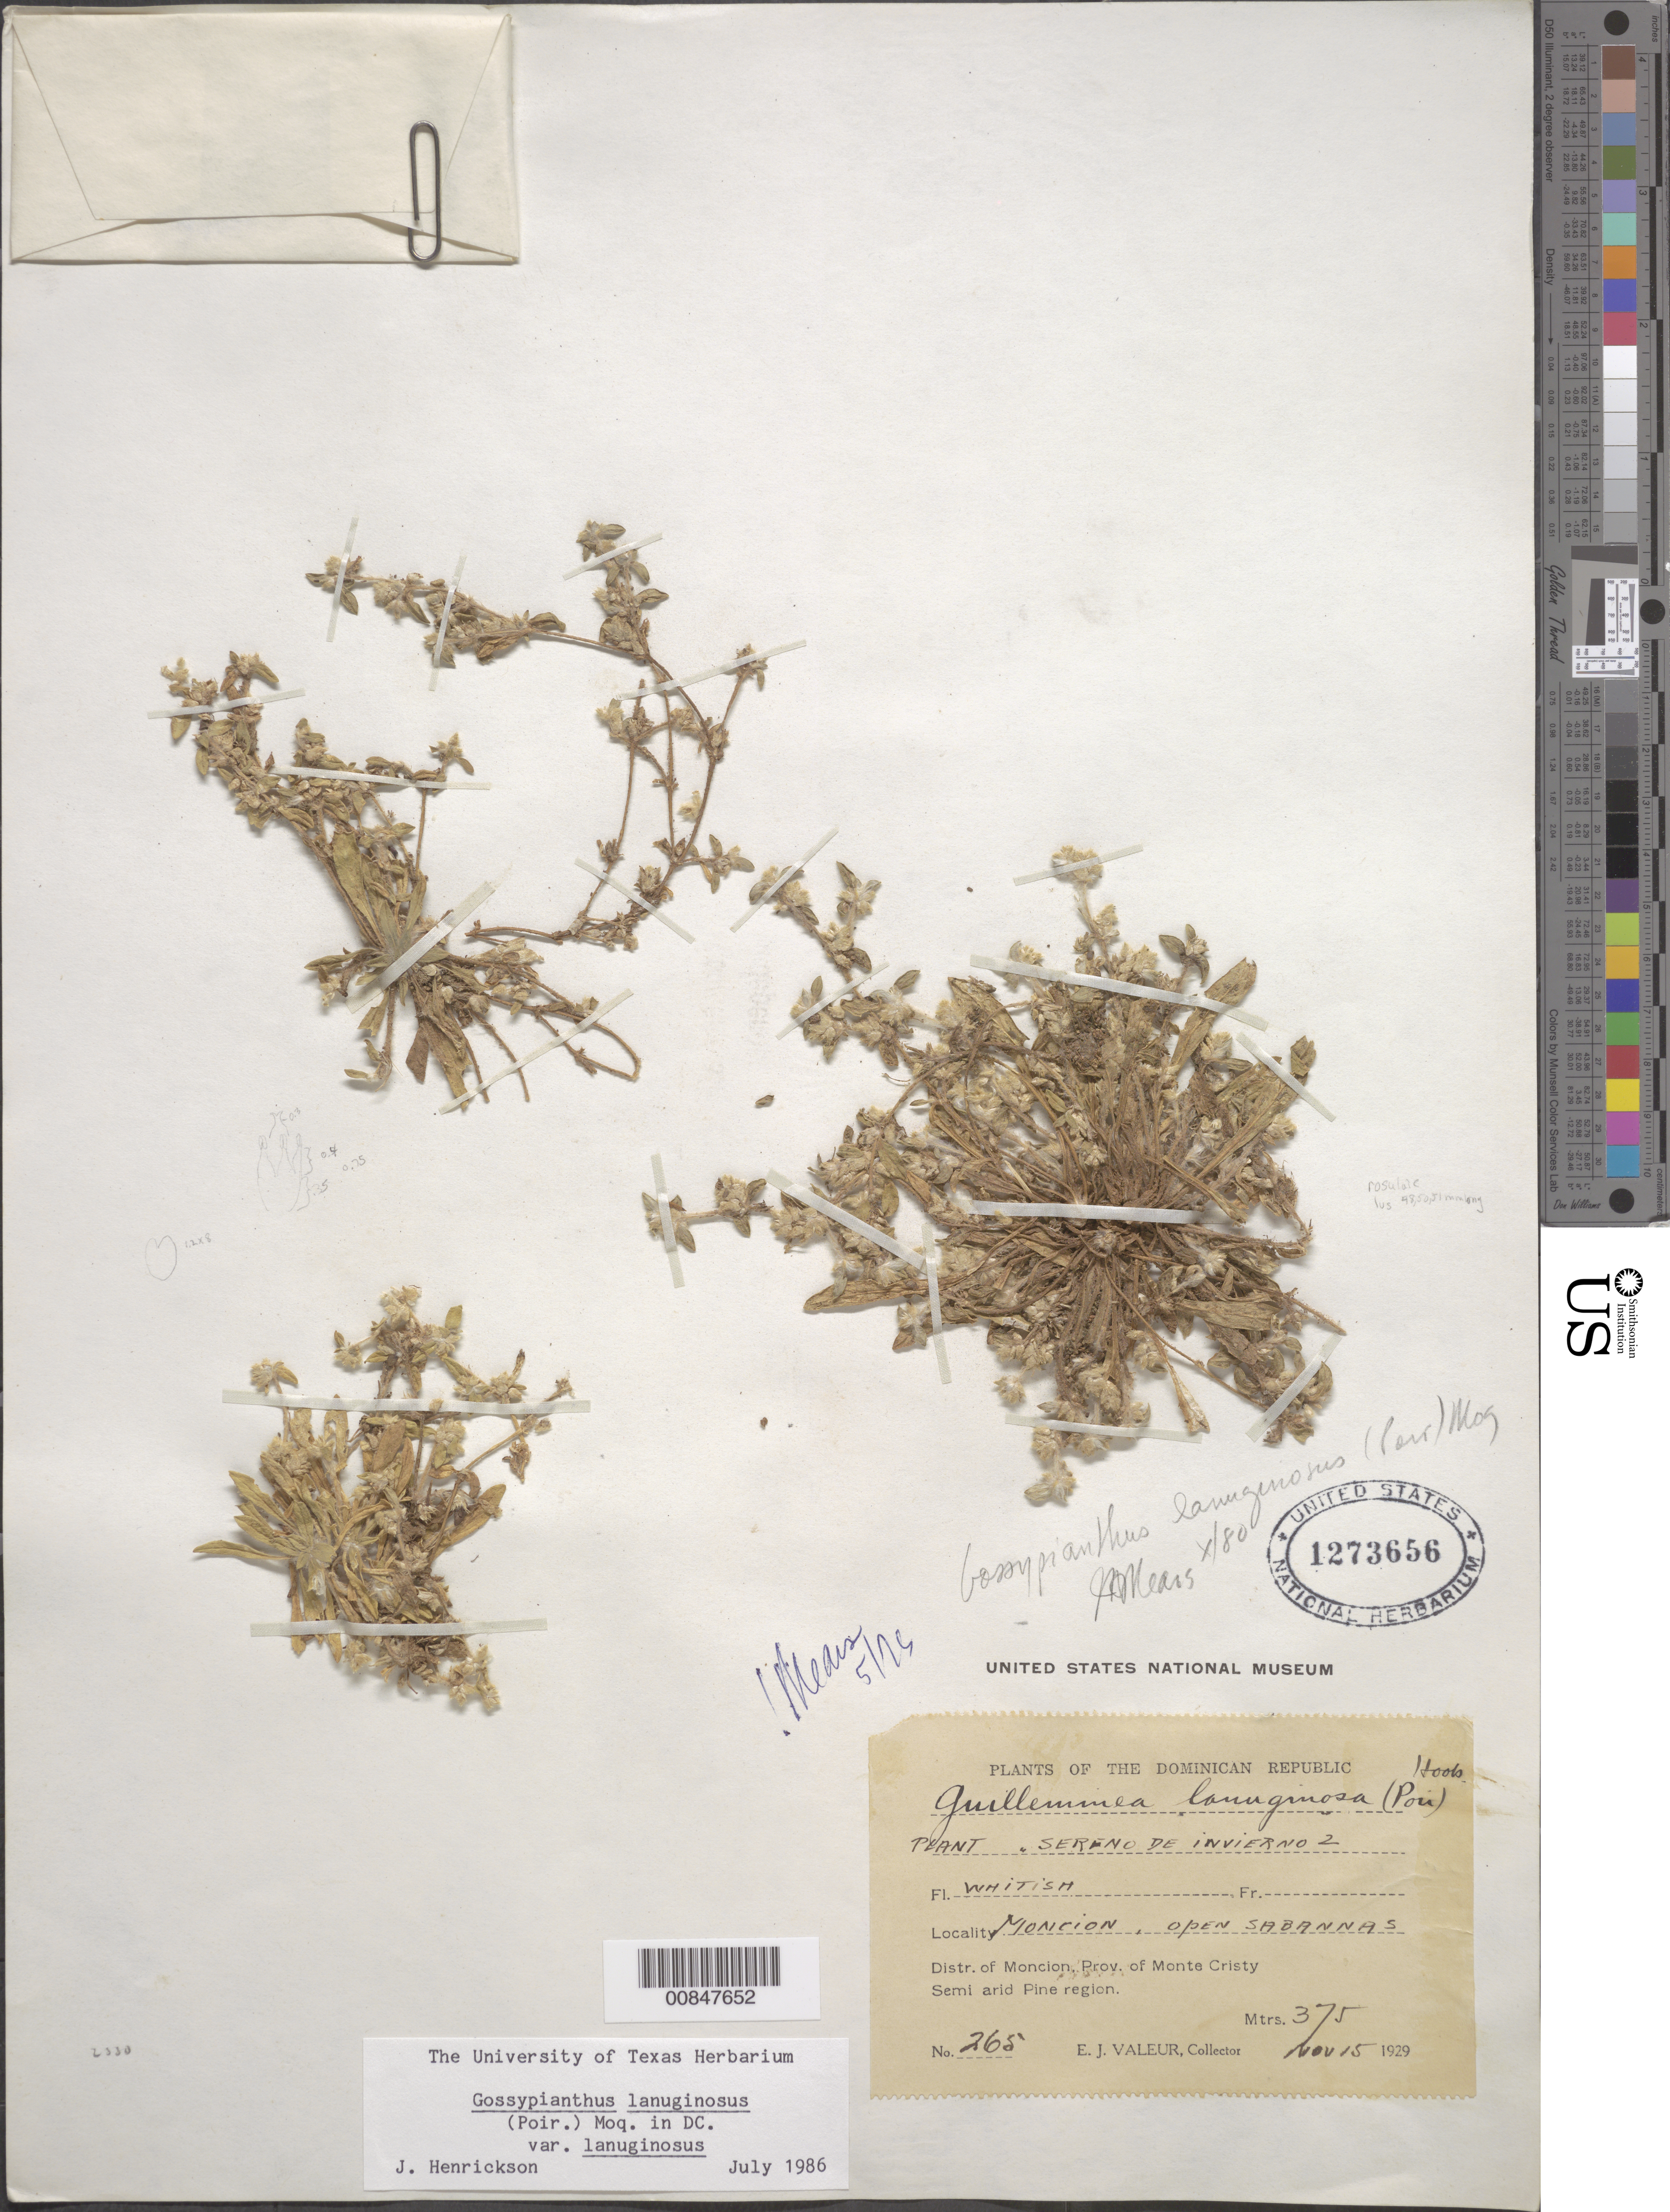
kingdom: Plantae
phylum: Tracheophyta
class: Magnoliopsida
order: Caryophyllales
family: Amaranthaceae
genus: Guilleminea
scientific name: Guilleminea lanuginosa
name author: (Poir.) Benth. & Hook. f.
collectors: E. Valeur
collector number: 265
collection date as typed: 15 Nov 1929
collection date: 1929-11-15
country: Dominican Republic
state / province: Monte Cristi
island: Hispaniola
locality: Monción, Distr. of Monción.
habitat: Open sabanas. Semi arid Pine region.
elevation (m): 375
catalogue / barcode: US 1273656